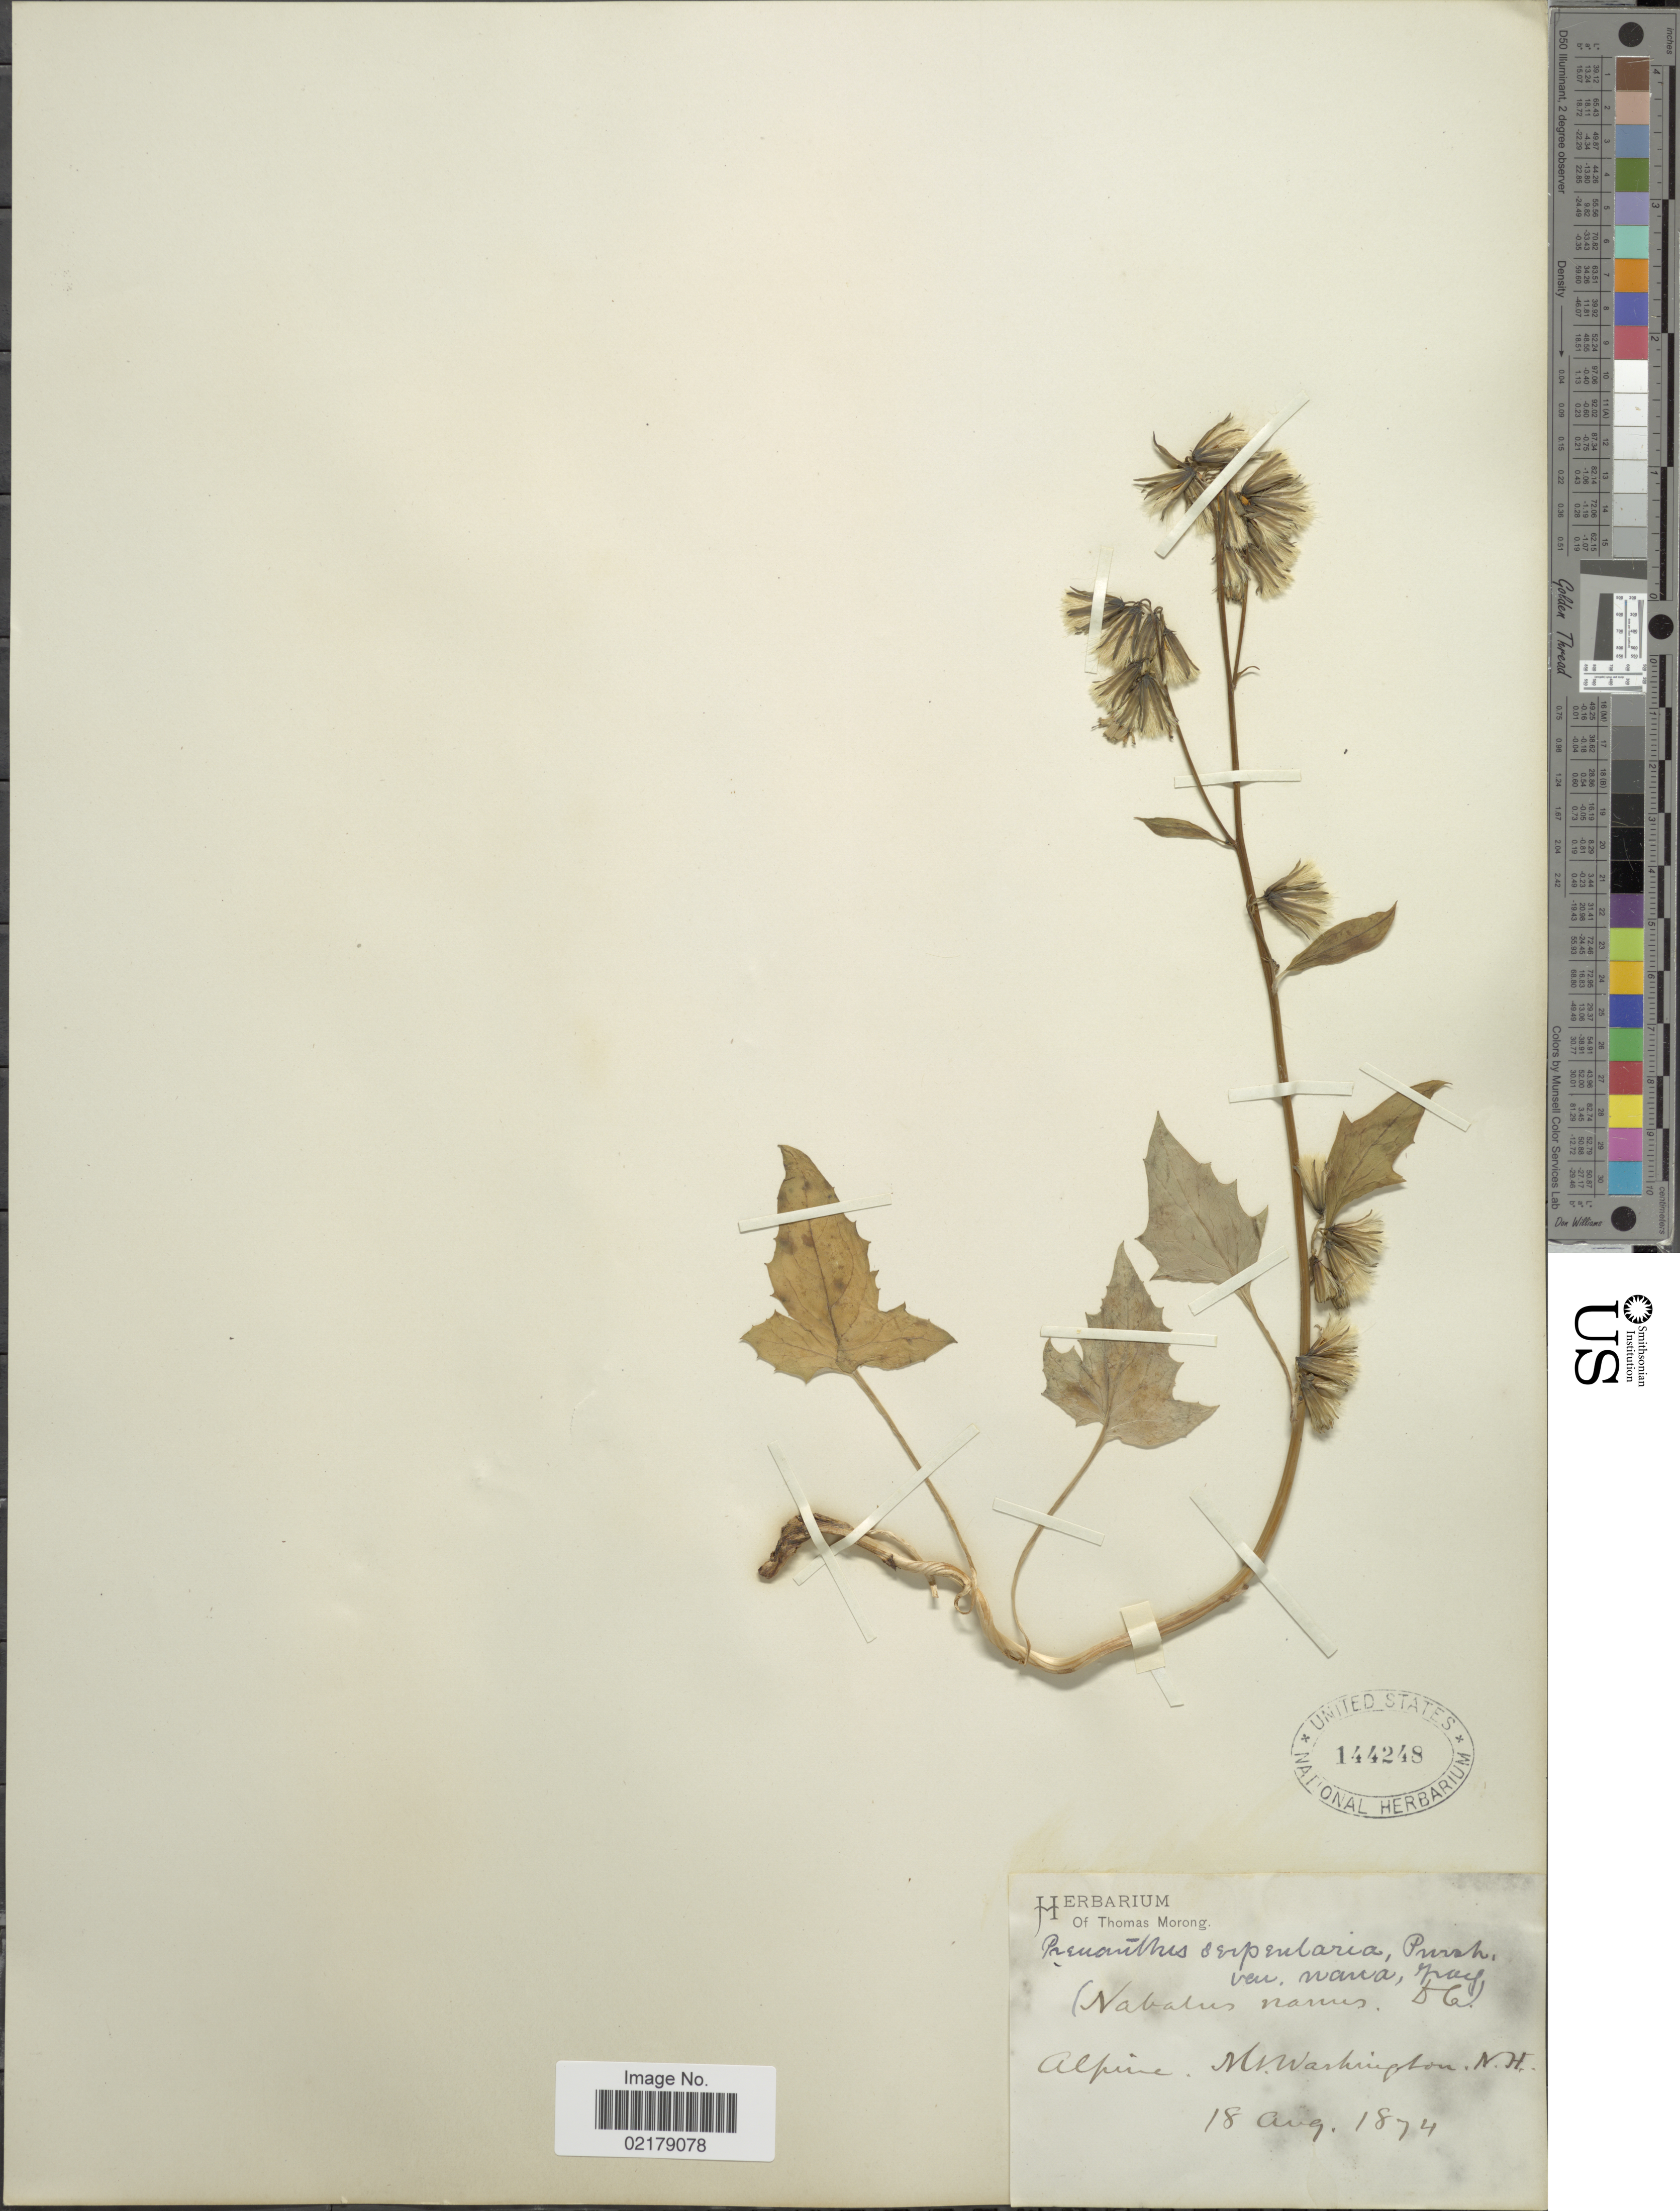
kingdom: Plantae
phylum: Tracheophyta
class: Magnoliopsida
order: Asterales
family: Asteraceae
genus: Nabalus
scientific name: Nabalus trifoliolatus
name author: Cass.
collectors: ex Herb. T. Morong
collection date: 1874-08-18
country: United States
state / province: New Hampshire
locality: Alpine, Mt Washington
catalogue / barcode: US 144248